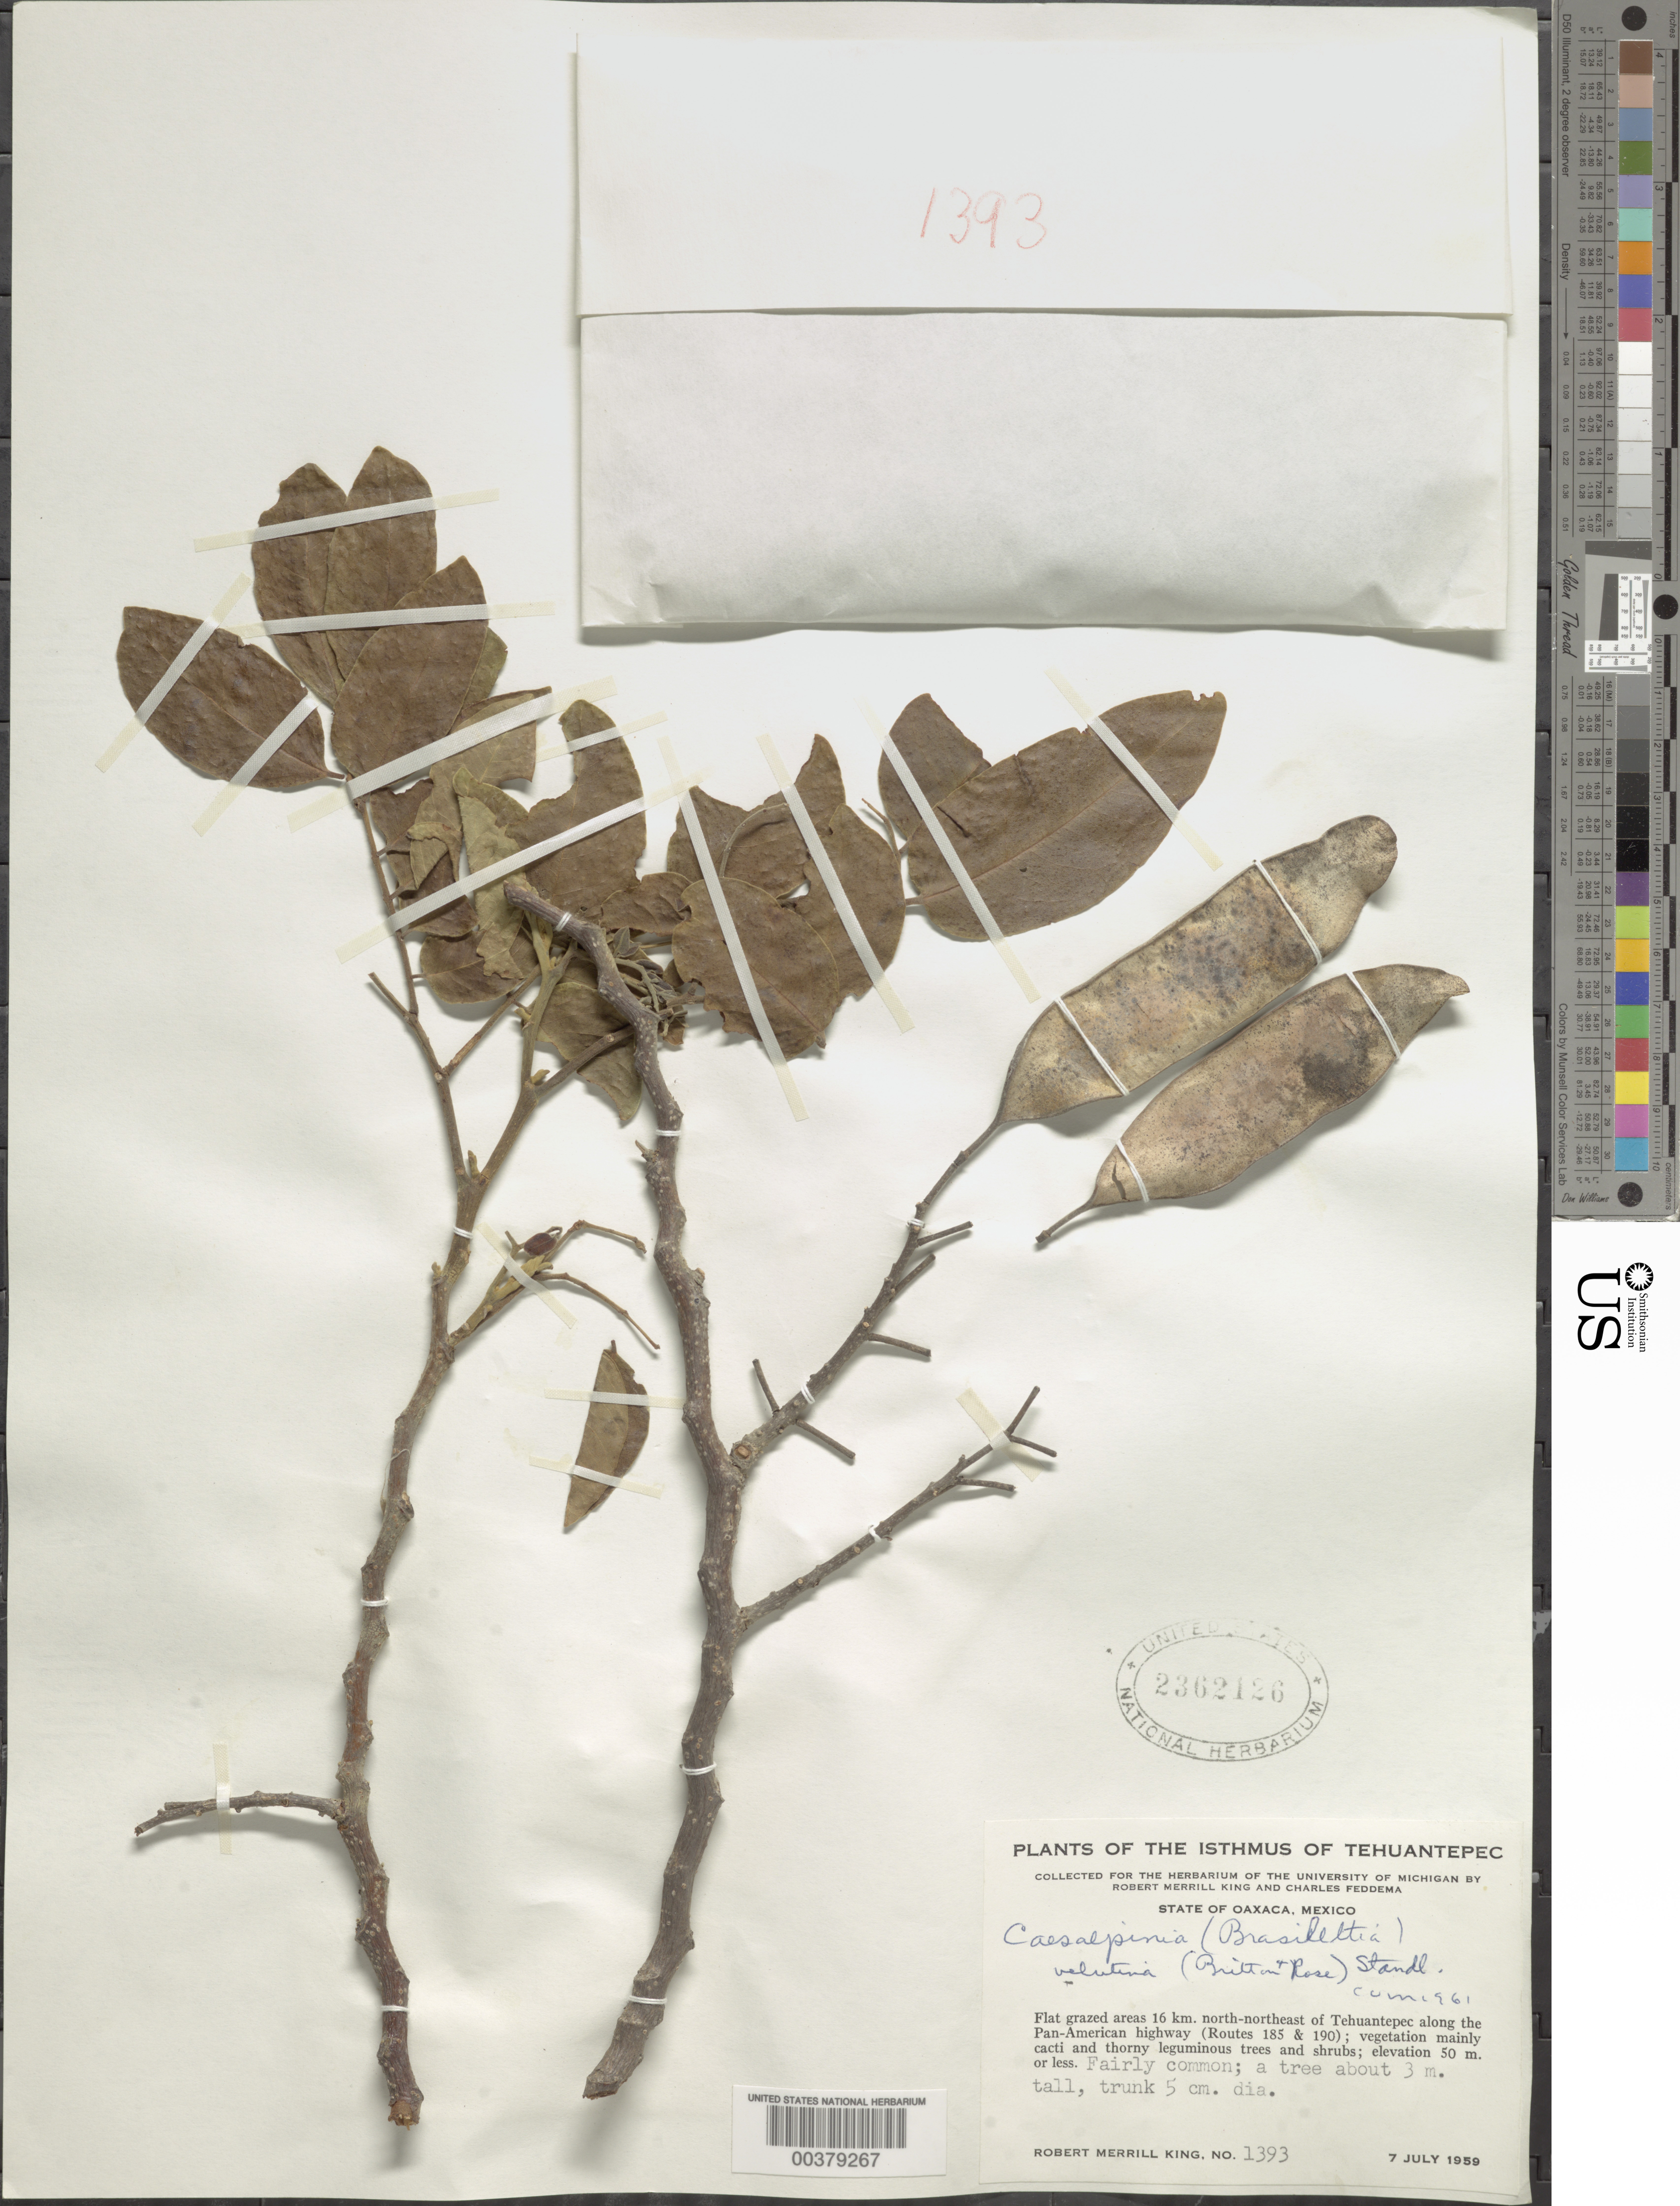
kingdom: Plantae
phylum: Tracheophyta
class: Magnoliopsida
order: Fabales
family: Fabaceae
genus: Coulteria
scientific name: Coulteria velutina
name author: (Britton & Rose) Sotuyo & G.P. Lewis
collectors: R. M. King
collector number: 1393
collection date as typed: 07 Jul 1959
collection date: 1959-07-07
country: Mexico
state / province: Oaxaca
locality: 16 km NNE of Tehuantepec along the Pan-American highway (routes 185 and 190)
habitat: Flat grazed areas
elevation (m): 50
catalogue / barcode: US 2362126